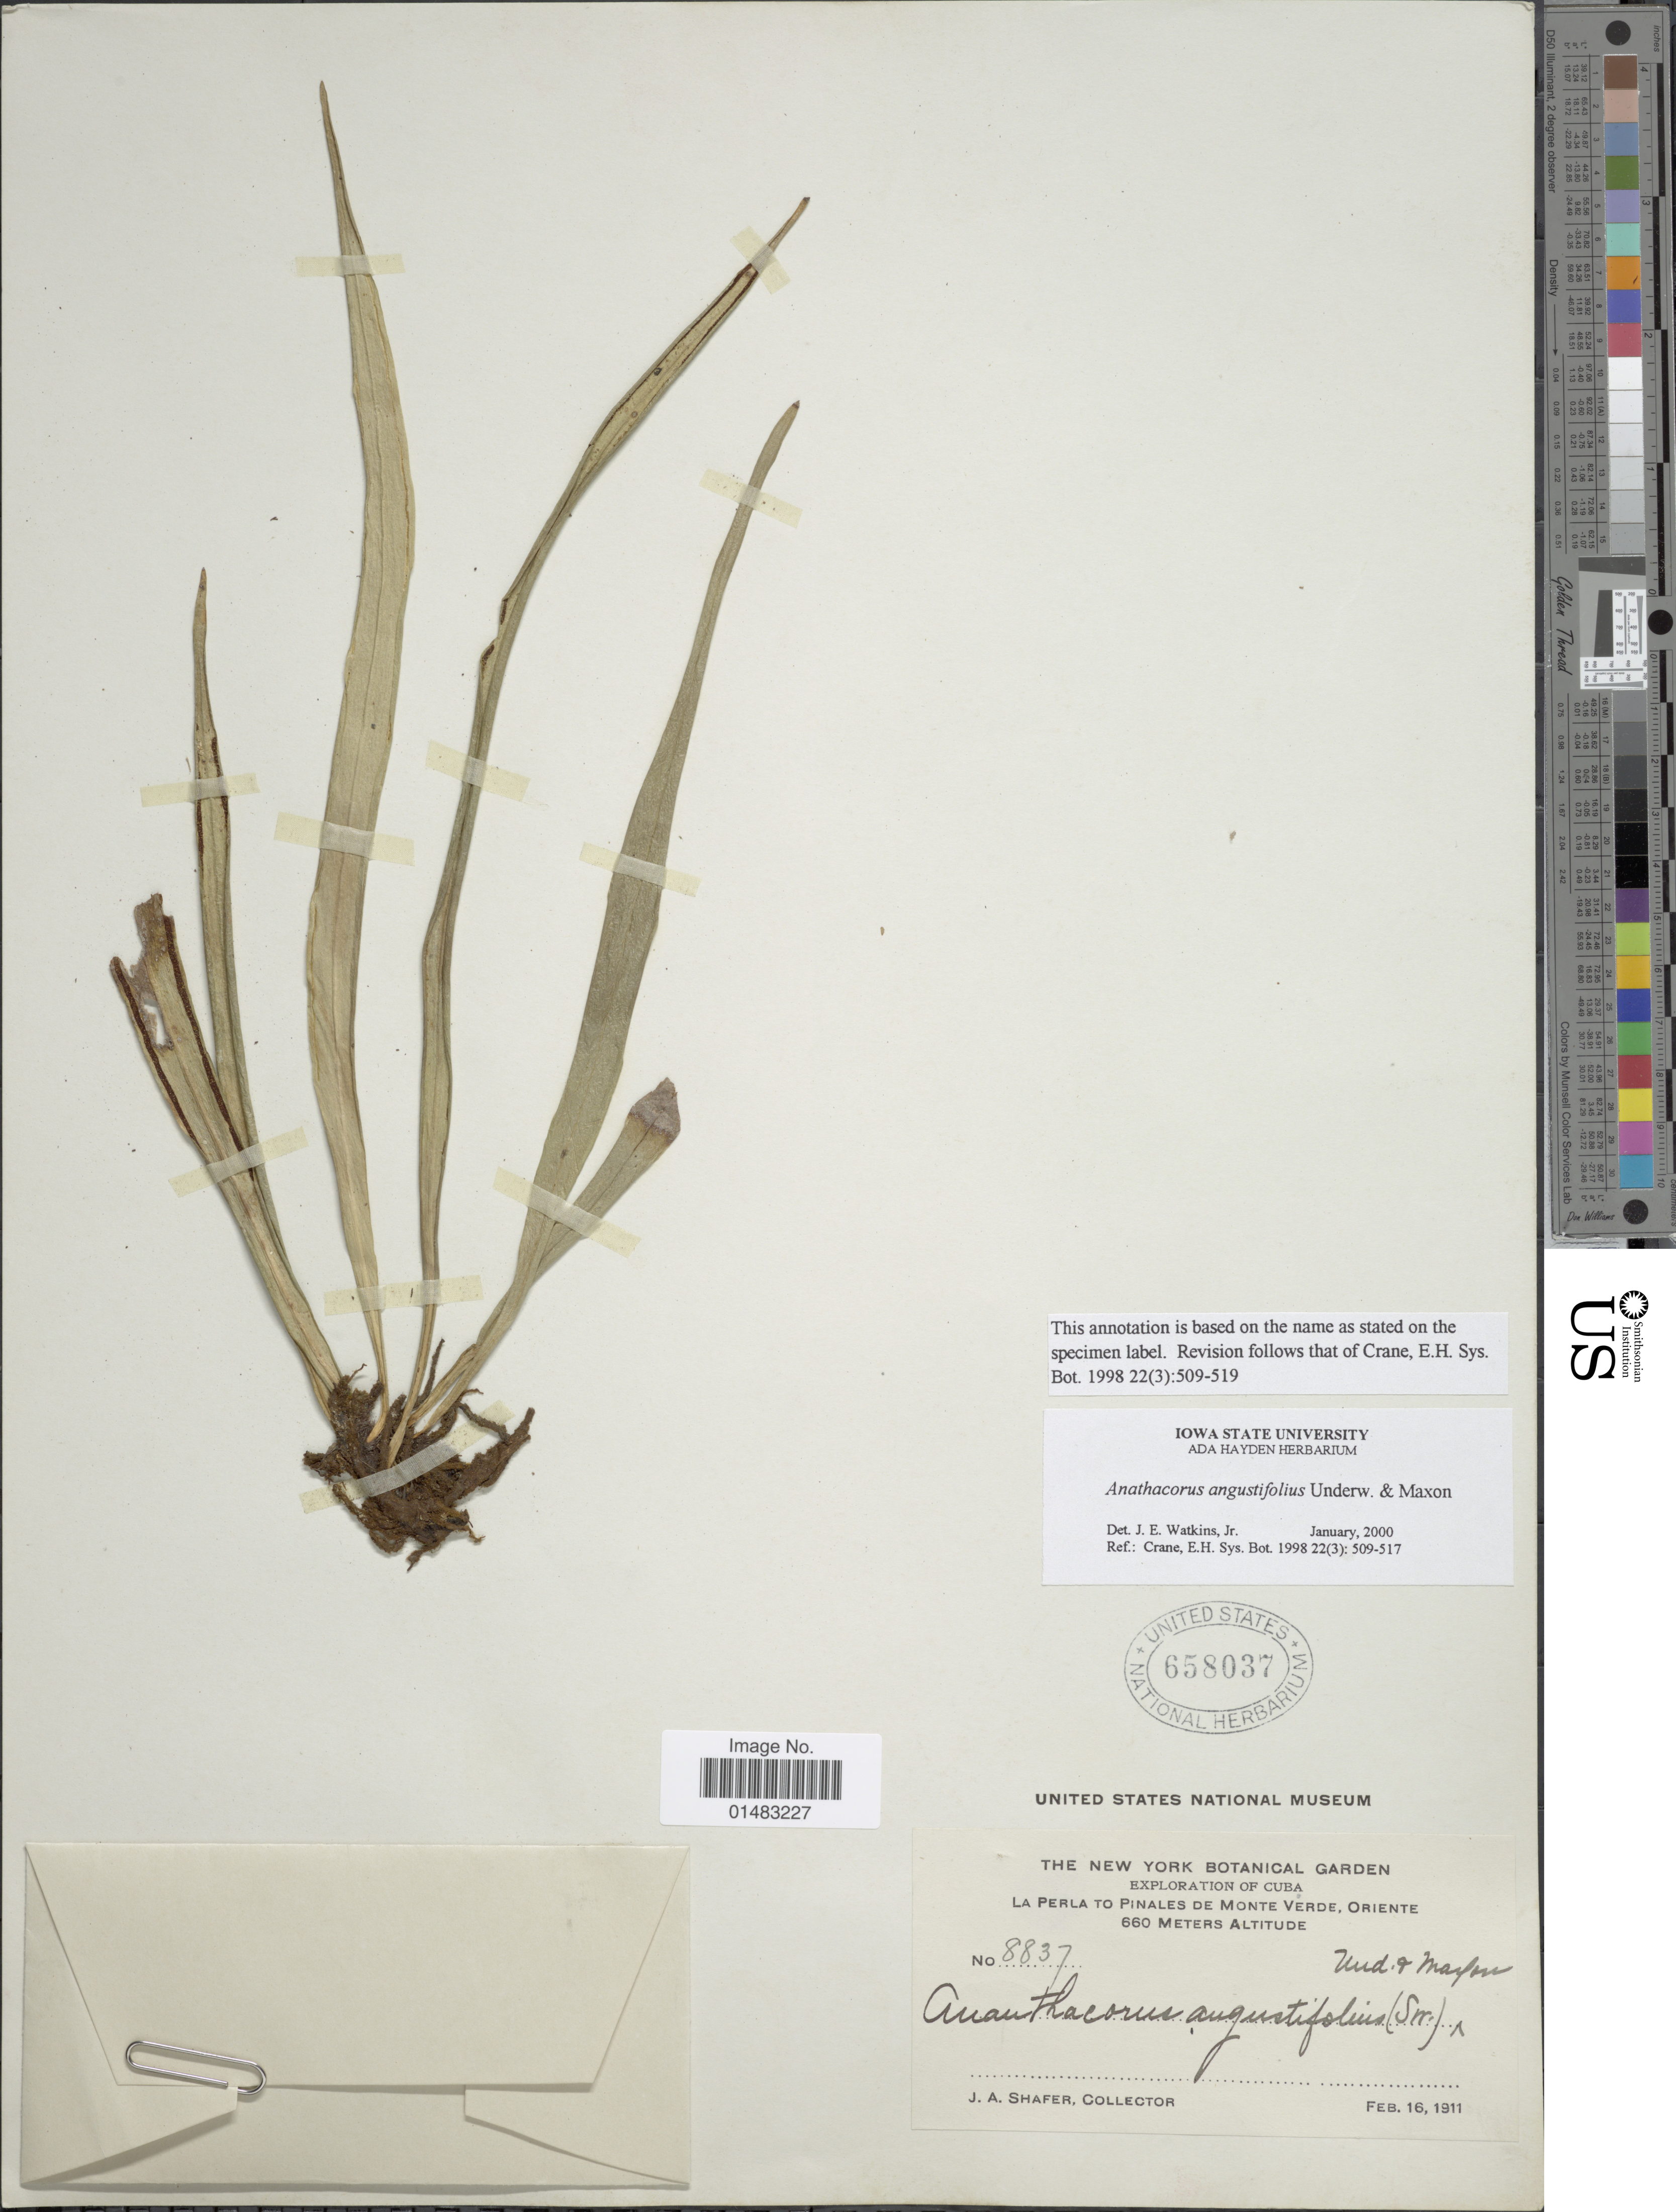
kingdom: Plantae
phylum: Tracheophyta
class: Polypodiopsida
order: Polypodiales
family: Pteridaceae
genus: Ananthacorus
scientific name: Ananthacorus angustifolius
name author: (Sw.) Underw. & Maxon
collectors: J. A. Shafer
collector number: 8837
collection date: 1911-02-16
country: Cuba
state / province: Oriente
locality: La Perla to Pinales de Monte Verde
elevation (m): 660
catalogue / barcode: US 658037